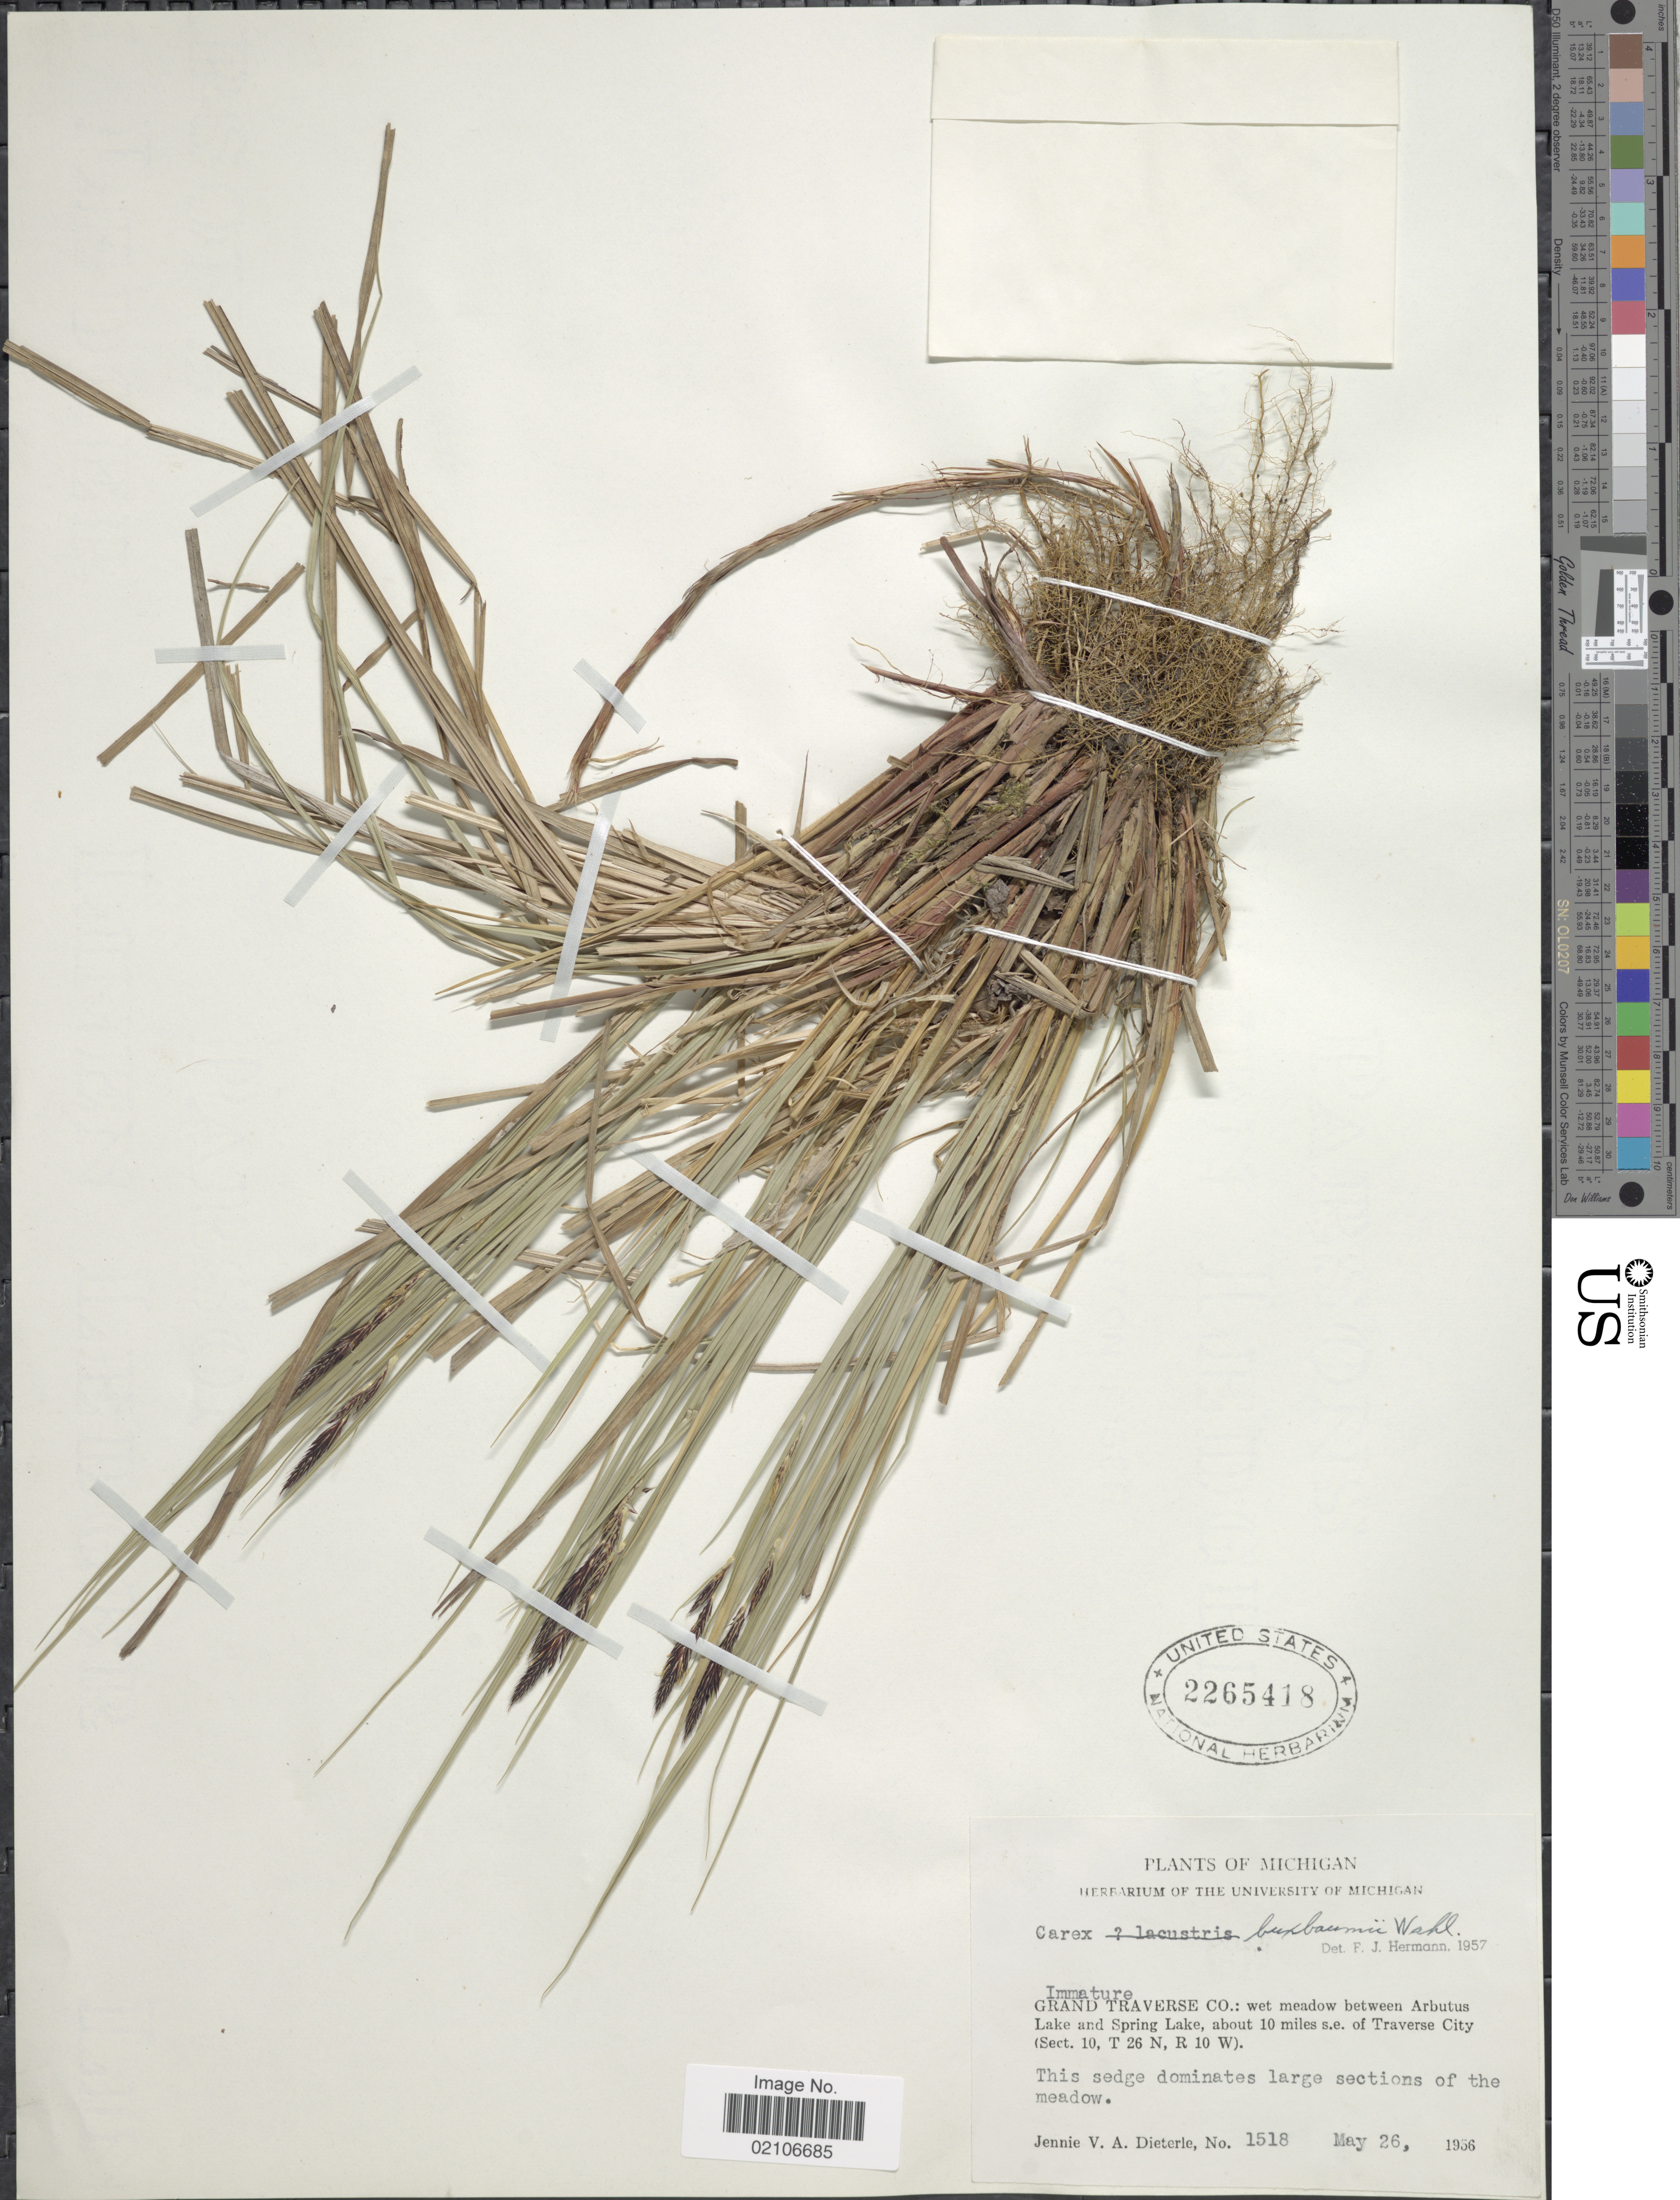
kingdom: Plantae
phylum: Tracheophyta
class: Liliopsida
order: Poales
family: Cyperaceae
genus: Carex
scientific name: Carex buxbaumii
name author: Wahlenb.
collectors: J. Dieterle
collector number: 1518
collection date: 1956-05-26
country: United States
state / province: Michigan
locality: Immature, Grand Traverse Co: wet meadow between Arbutus Lake and Spring Lake, about 10 miles s.e. of Traverse City (Sect. 10, T 26 N, R 10 W)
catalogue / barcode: US 2265418